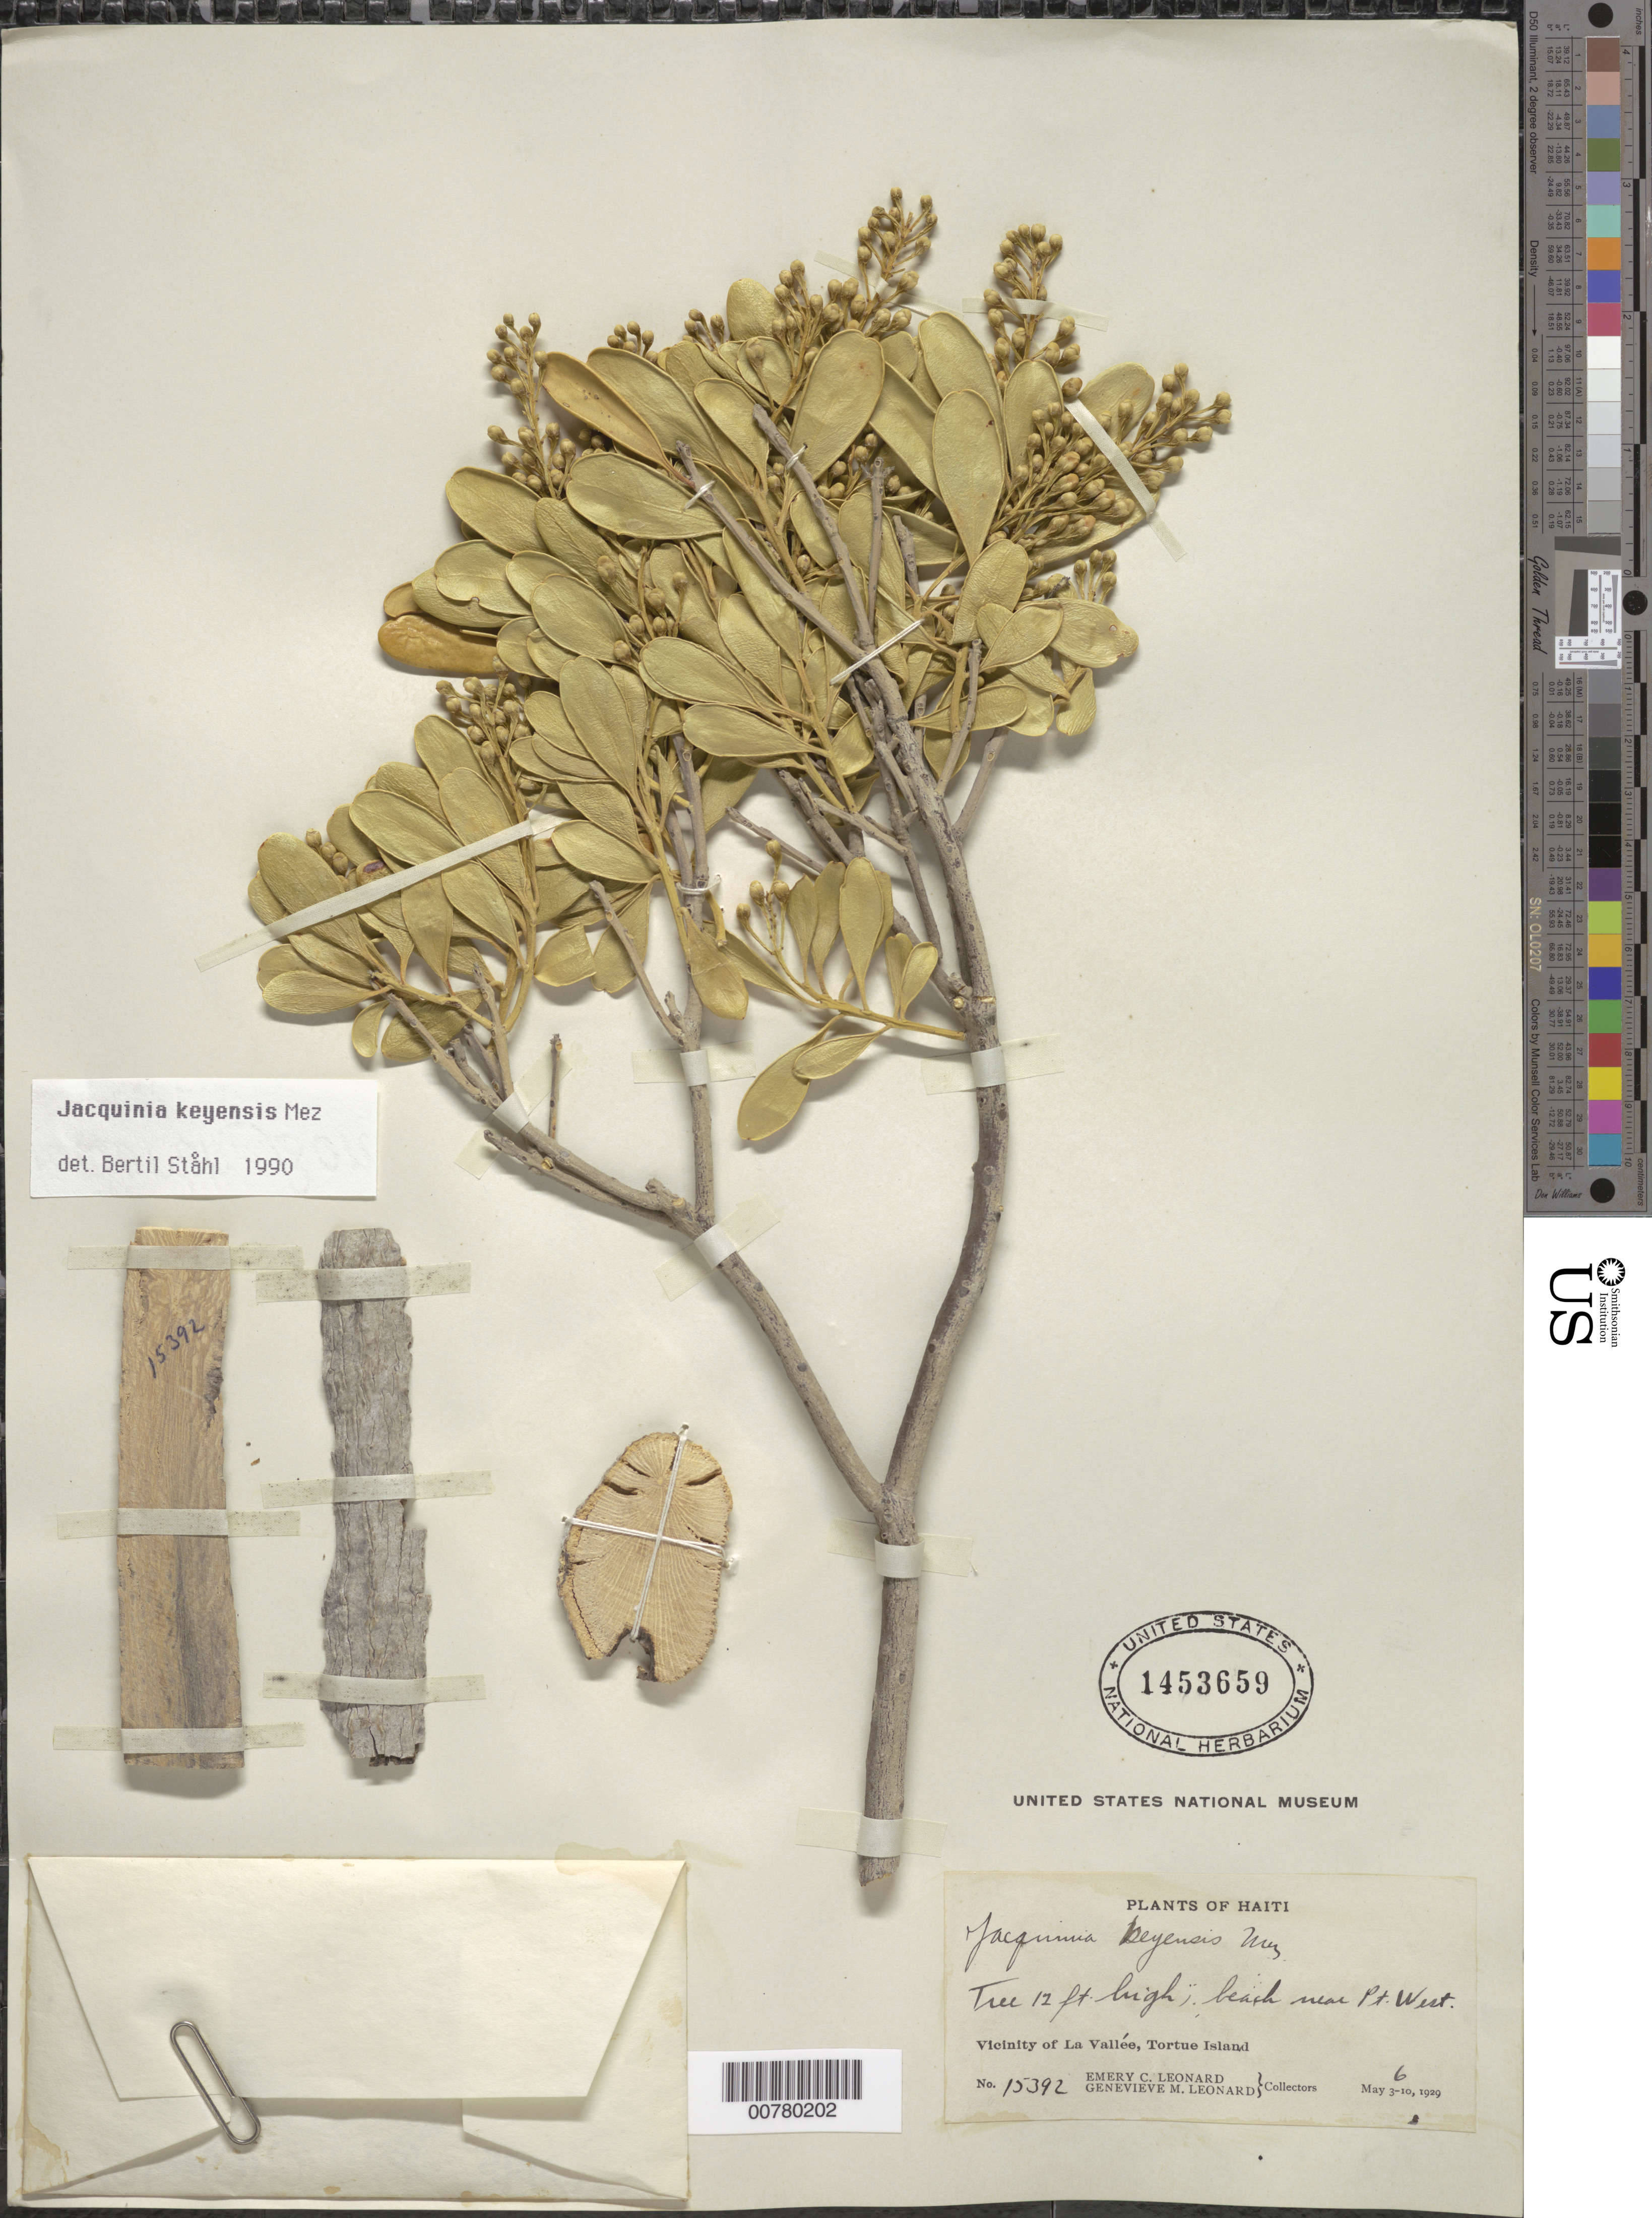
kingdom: Plantae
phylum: Tracheophyta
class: Magnoliopsida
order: Ericales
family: Primulaceae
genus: Jacquinia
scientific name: Jacquinia keyensis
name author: Mez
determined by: Ståhl, B.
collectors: E. C. Leonard & G. M. Leonard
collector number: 15392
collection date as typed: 06 May 1929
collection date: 1929-05-06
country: Haiti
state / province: Nord-Óuest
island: Île de la Tortue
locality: Tortue Island, vicinity of La Vallée, beach near Pt. West.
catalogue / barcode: US 1453659